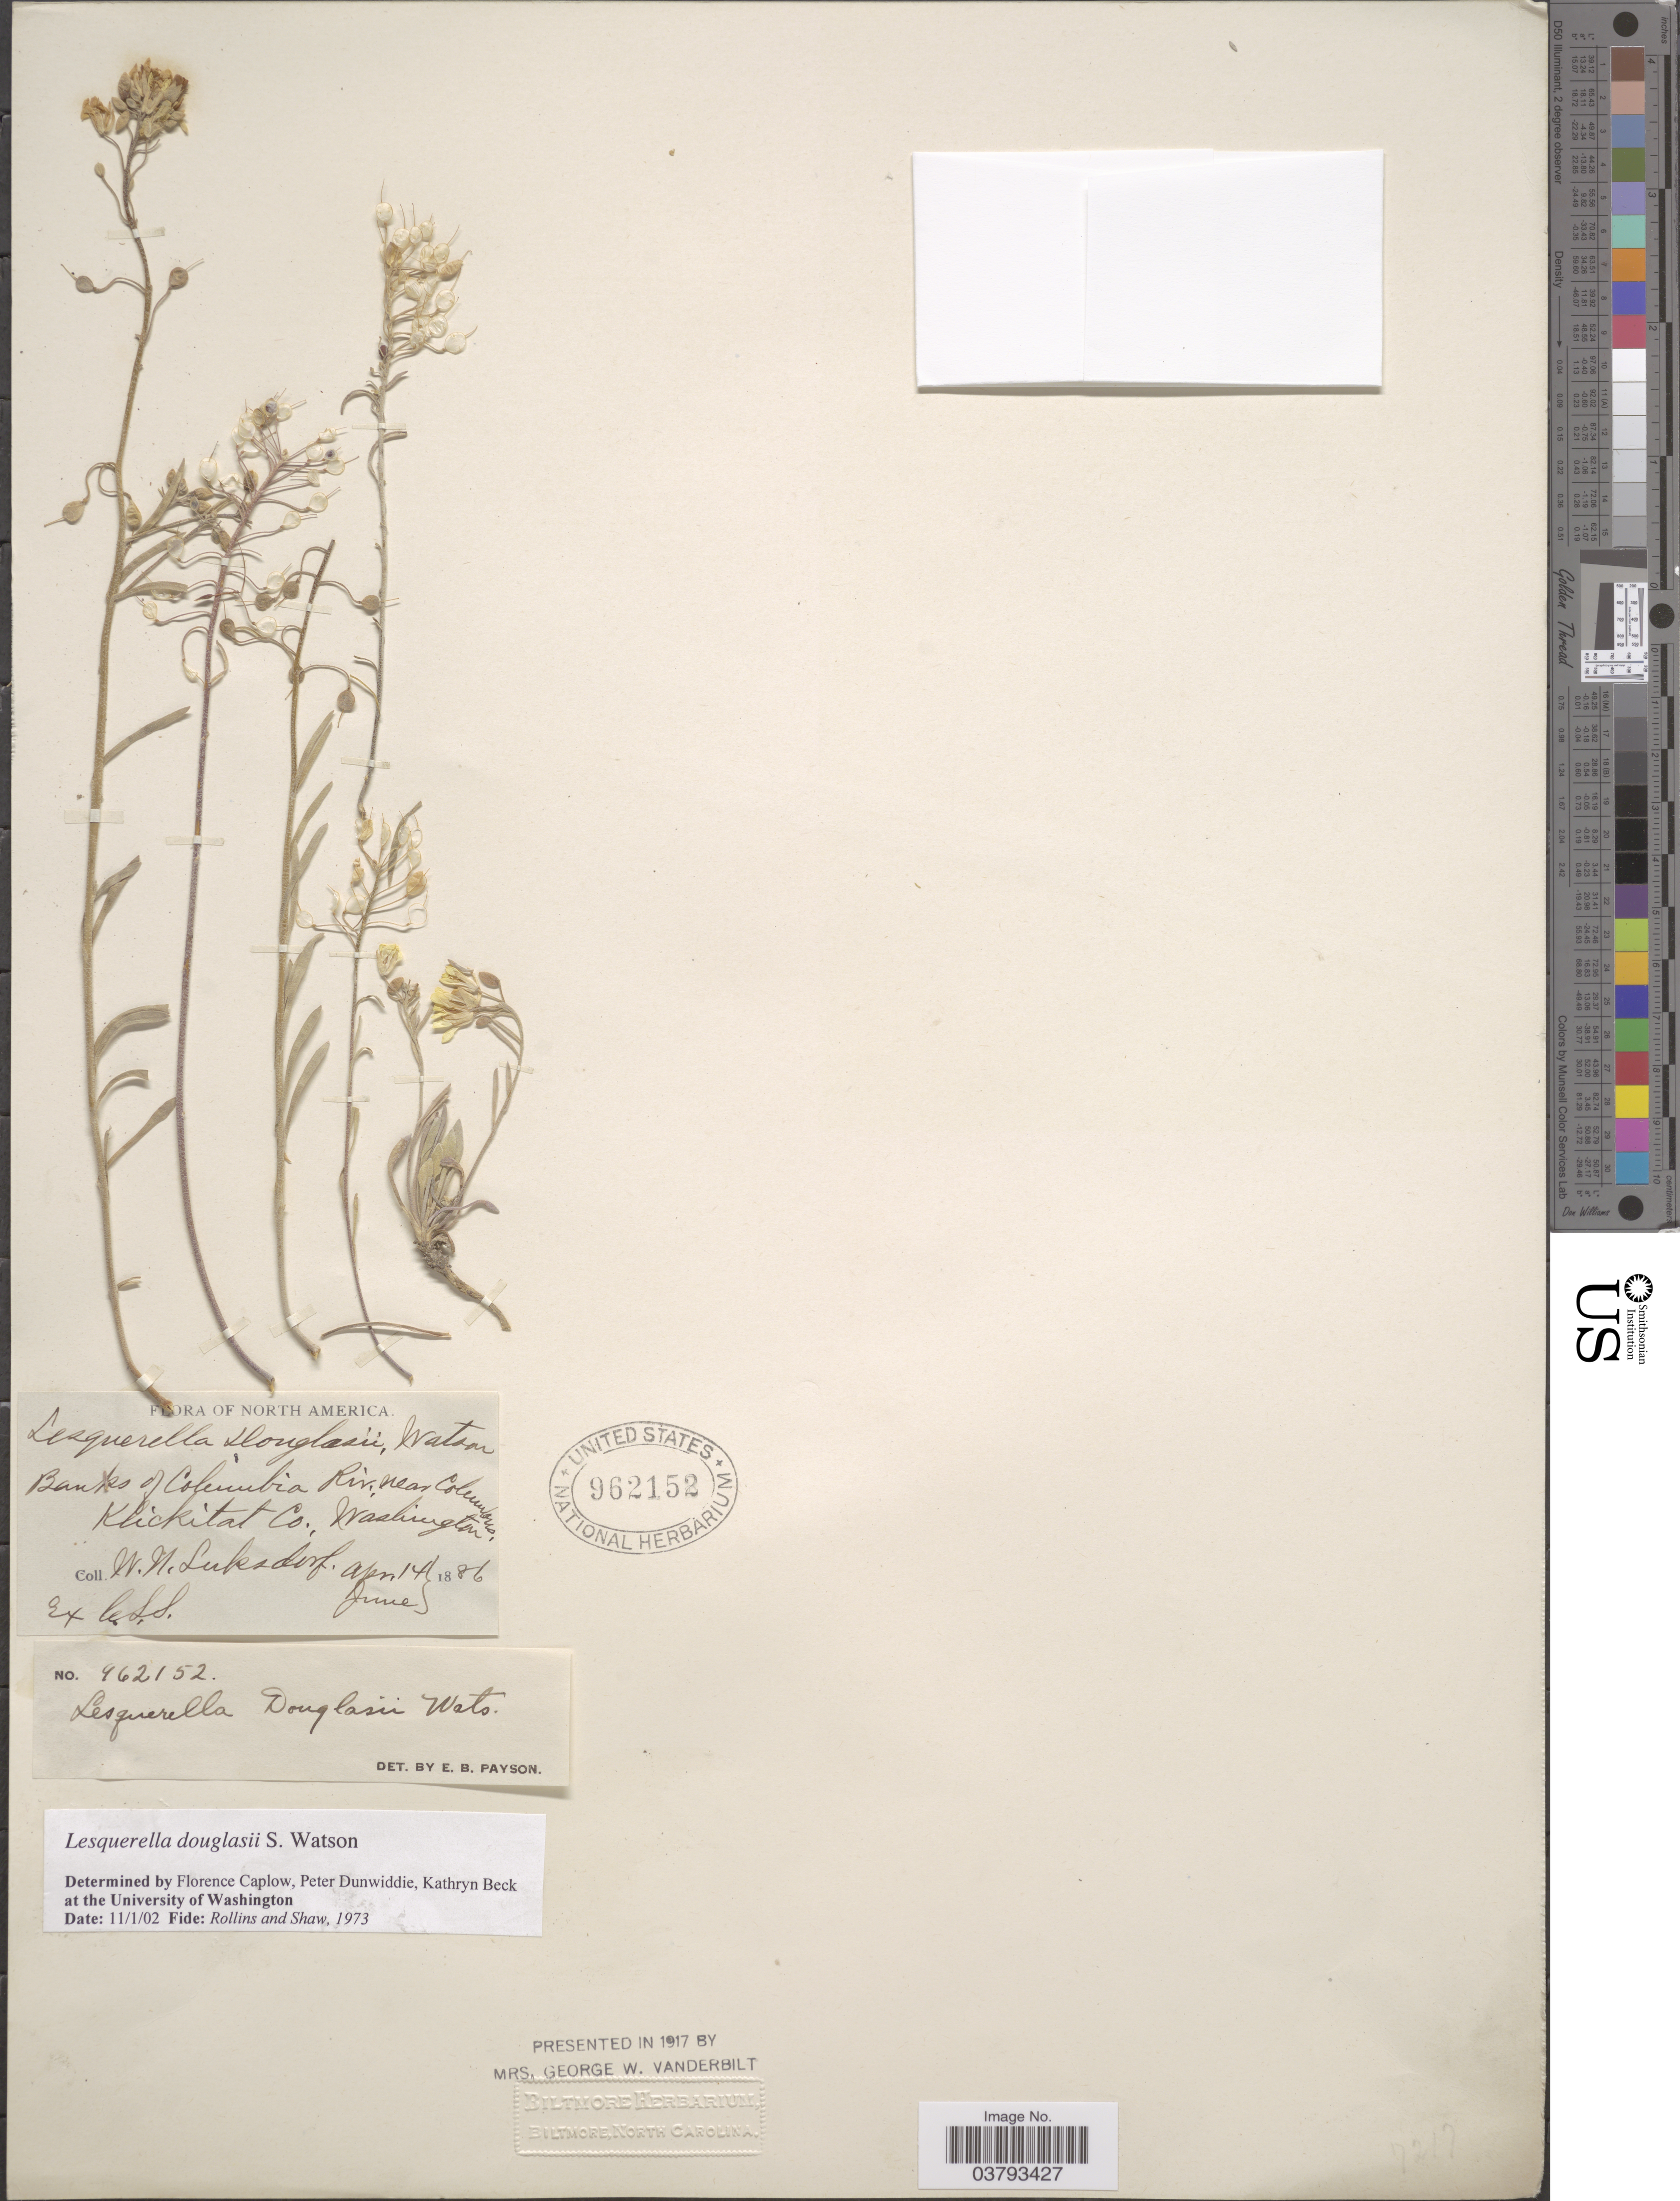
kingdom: Plantae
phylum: Tracheophyta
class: Magnoliopsida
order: Brassicales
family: Brassicaceae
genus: Lesquerella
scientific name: Lesquerella douglasii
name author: S. Watson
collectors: W. N. Suksdorf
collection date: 1886-04-14/1886-06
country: United States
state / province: Washington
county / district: Klickitat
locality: Banks of Columbia Riv. near Columbus. Klickitat Co.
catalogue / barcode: US 962152